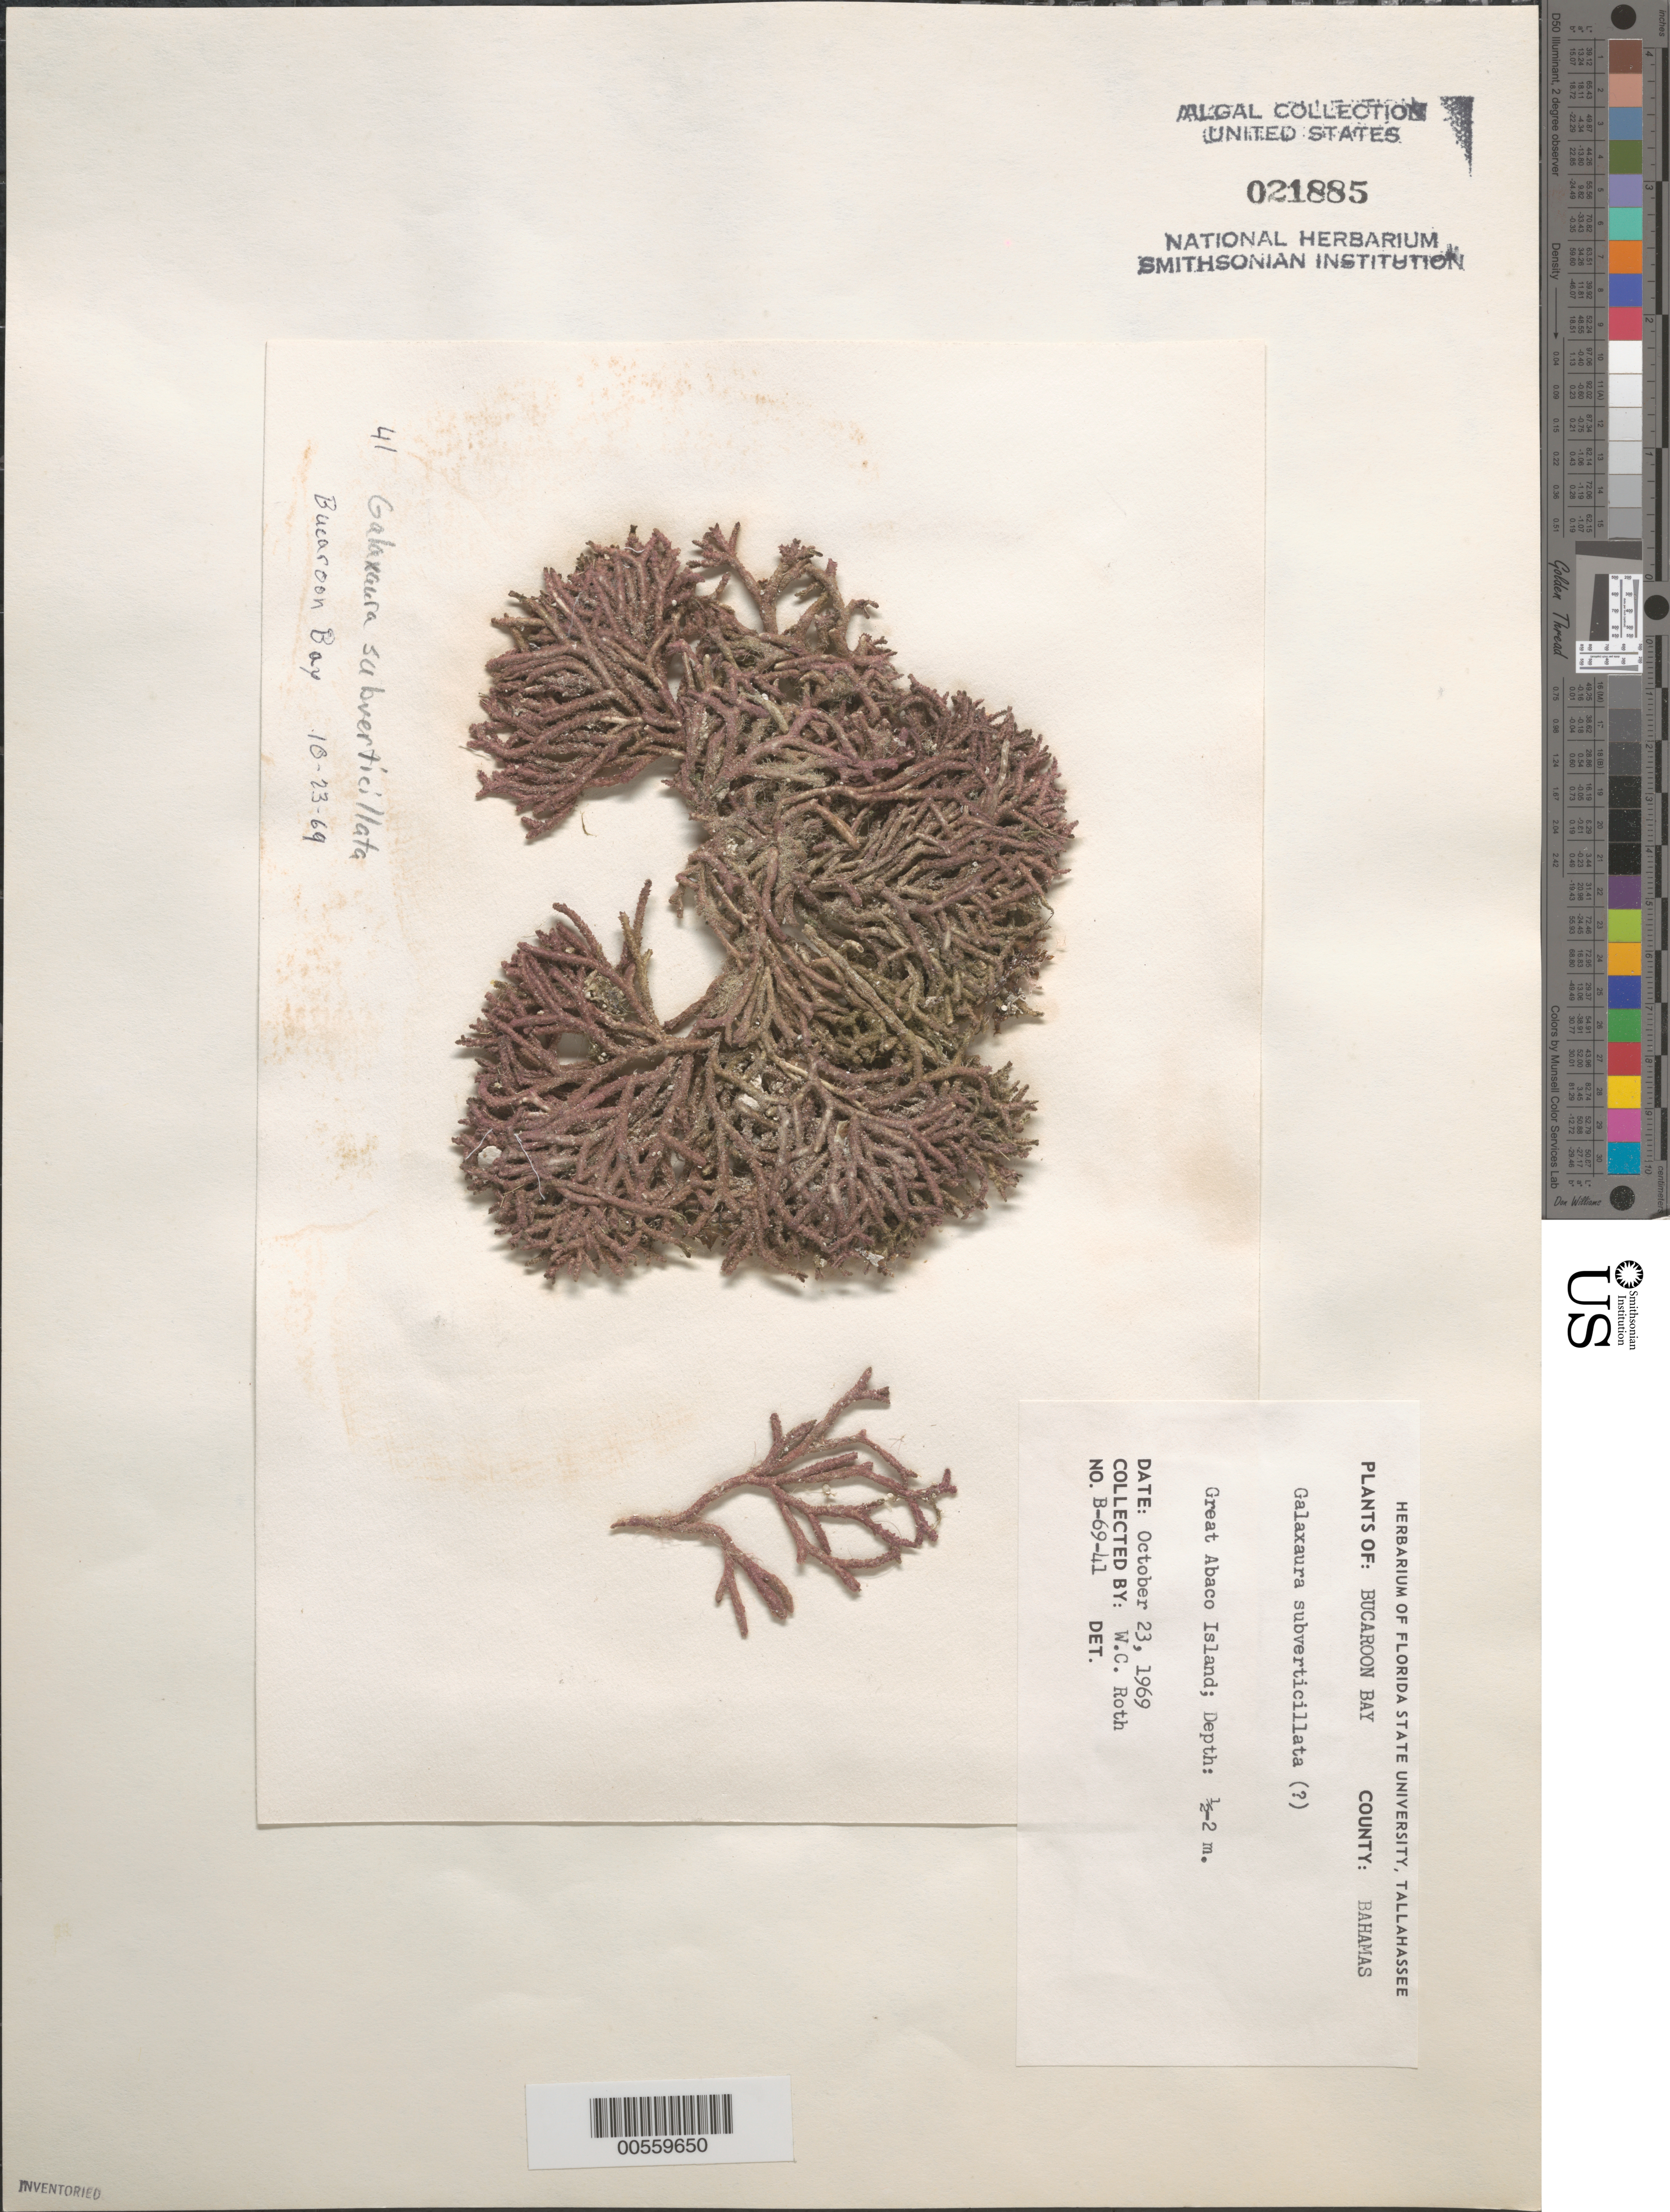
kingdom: Plantae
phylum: Rhodophyta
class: Florideophyceae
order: Nemaliales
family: Galaxauraceae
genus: Galaxaura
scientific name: Galaxaura rugosa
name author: (Ellis & Sol.) J.V.Lamouroux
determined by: Algae name updating Project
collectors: W. C. Roth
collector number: B-69-41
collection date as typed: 23 Oct 1969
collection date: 1969-10-23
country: Bahamas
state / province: Abaco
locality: Buckaroon bay, great abaco island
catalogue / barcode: US 21885